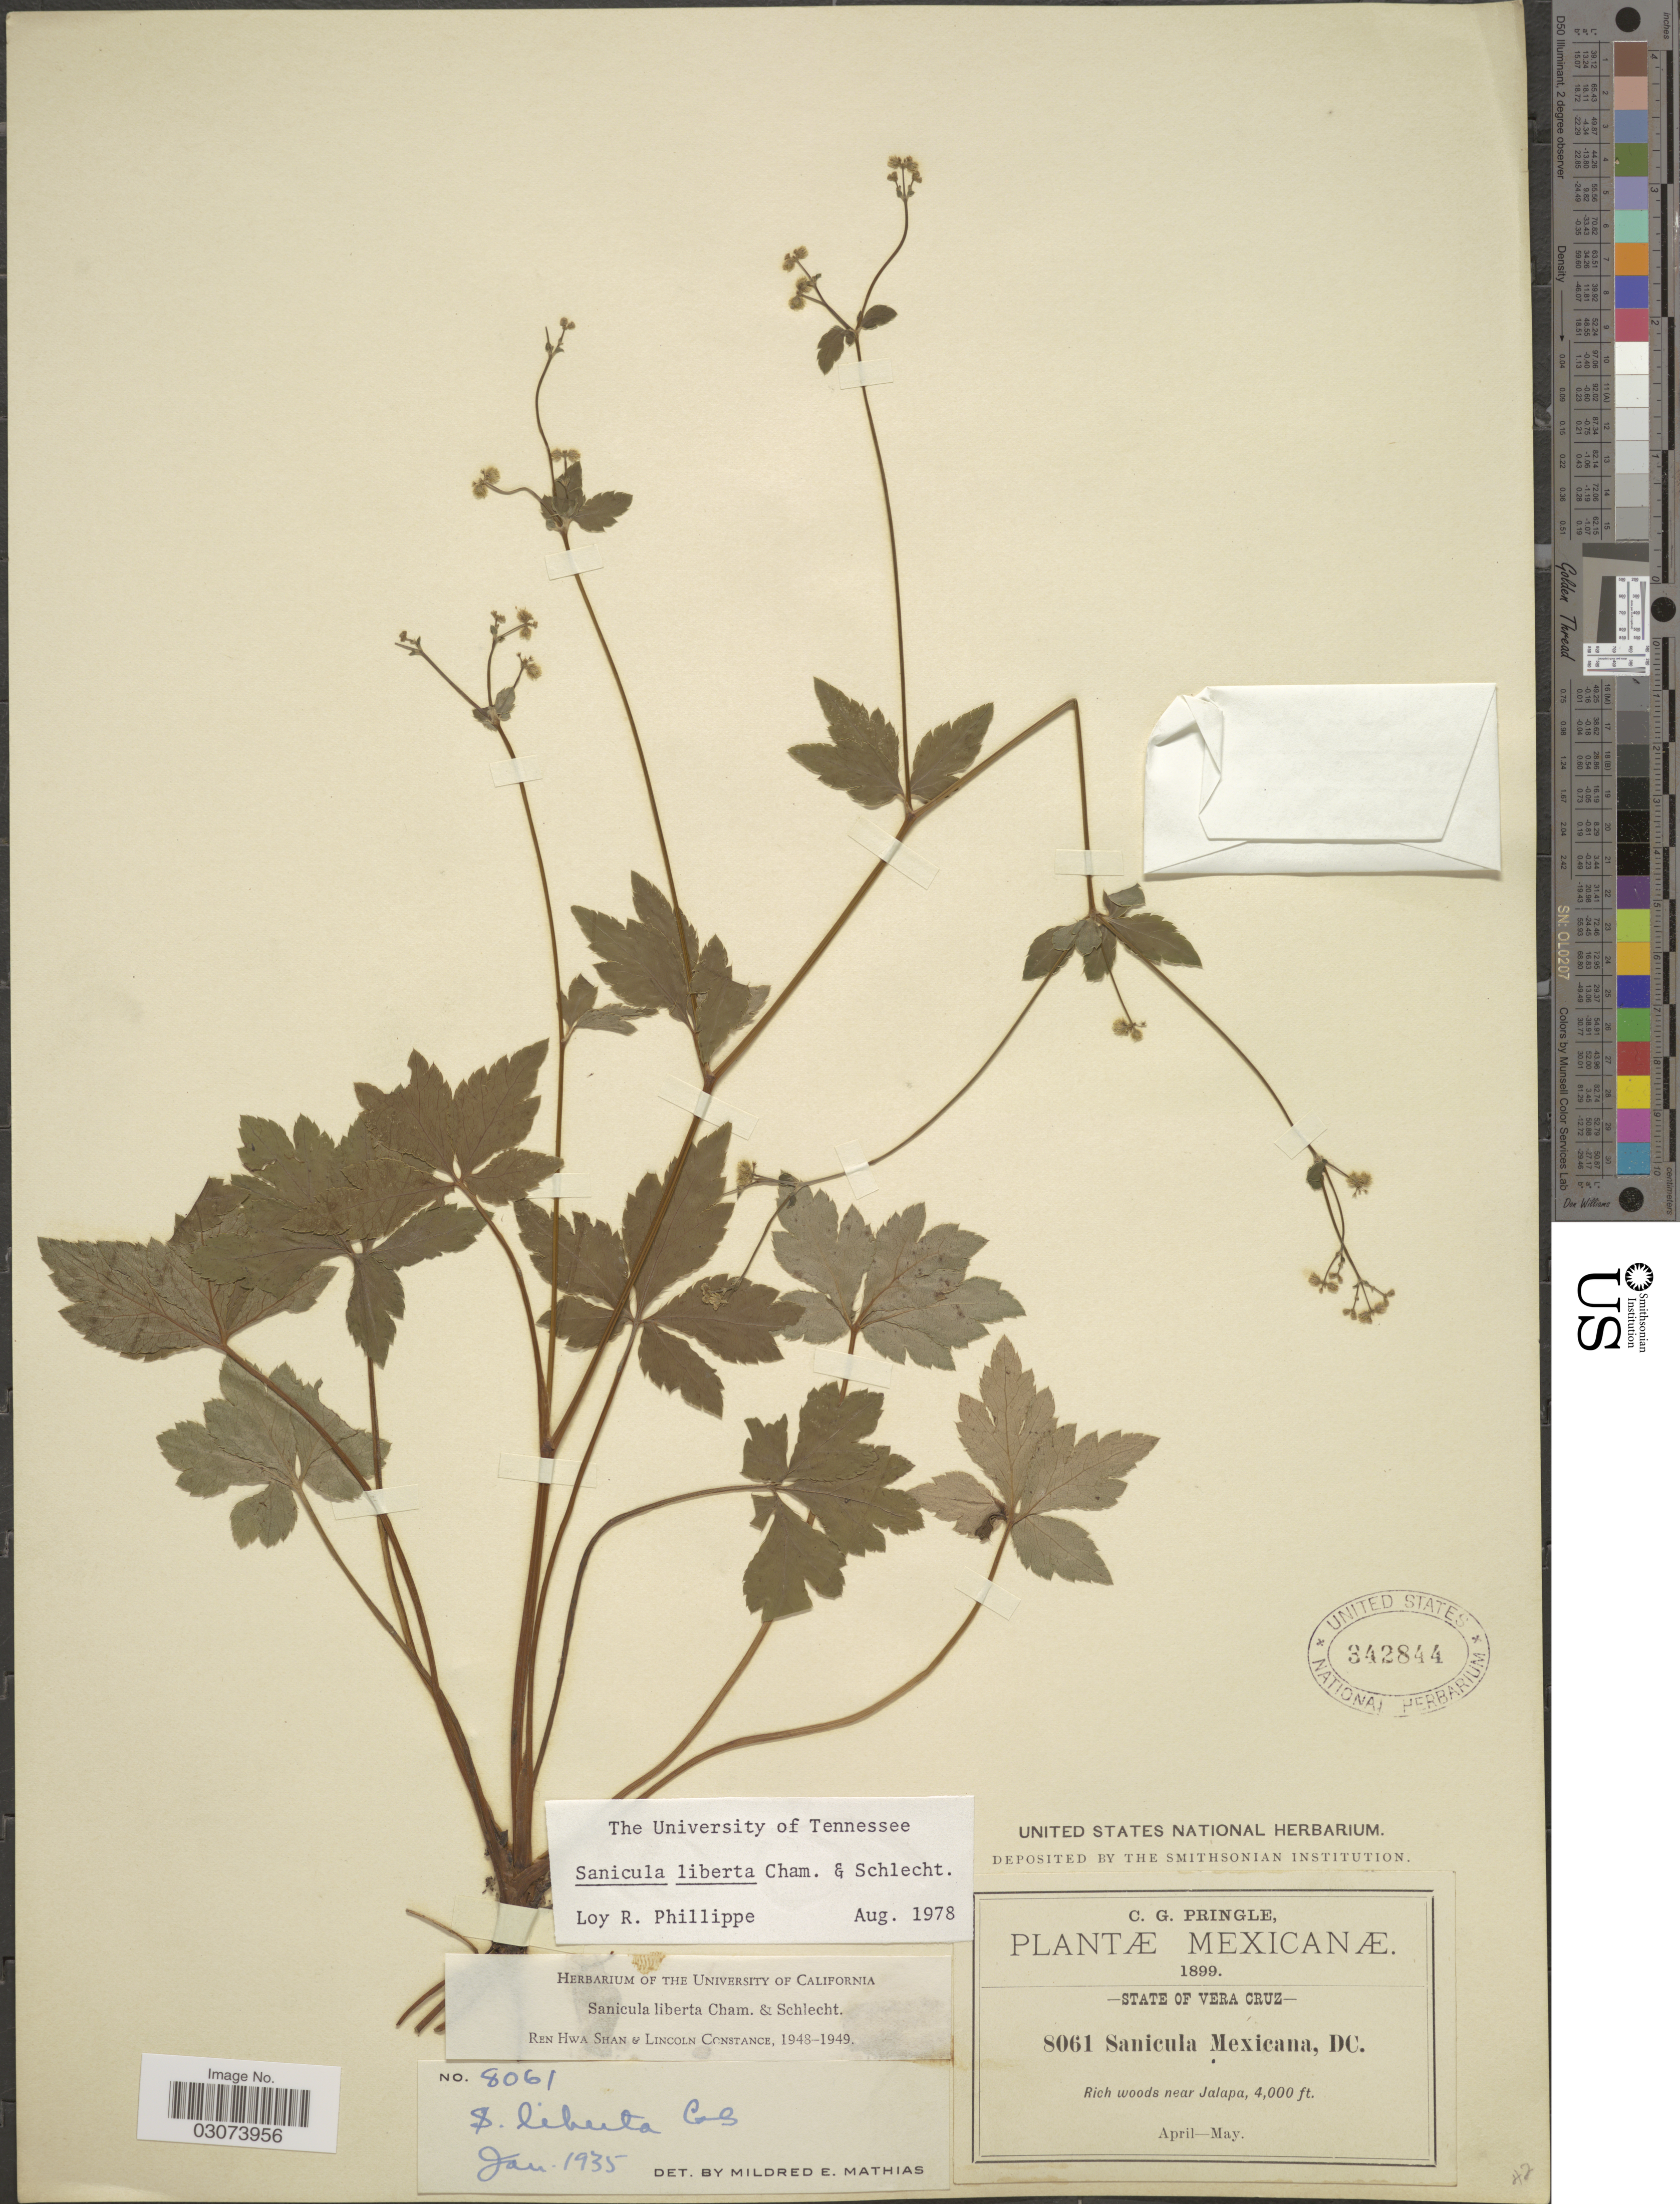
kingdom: Plantae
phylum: Tracheophyta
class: Magnoliopsida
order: Apiales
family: Apiaceae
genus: Sanicula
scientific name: Sanicula liberta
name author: Cham. & Schltdl.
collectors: C. G. Pringle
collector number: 8061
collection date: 1899-04/1899-05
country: Mexico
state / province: Veracruz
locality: State Of Veracruz. Near Jalapa.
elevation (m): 1219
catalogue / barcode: US 342844